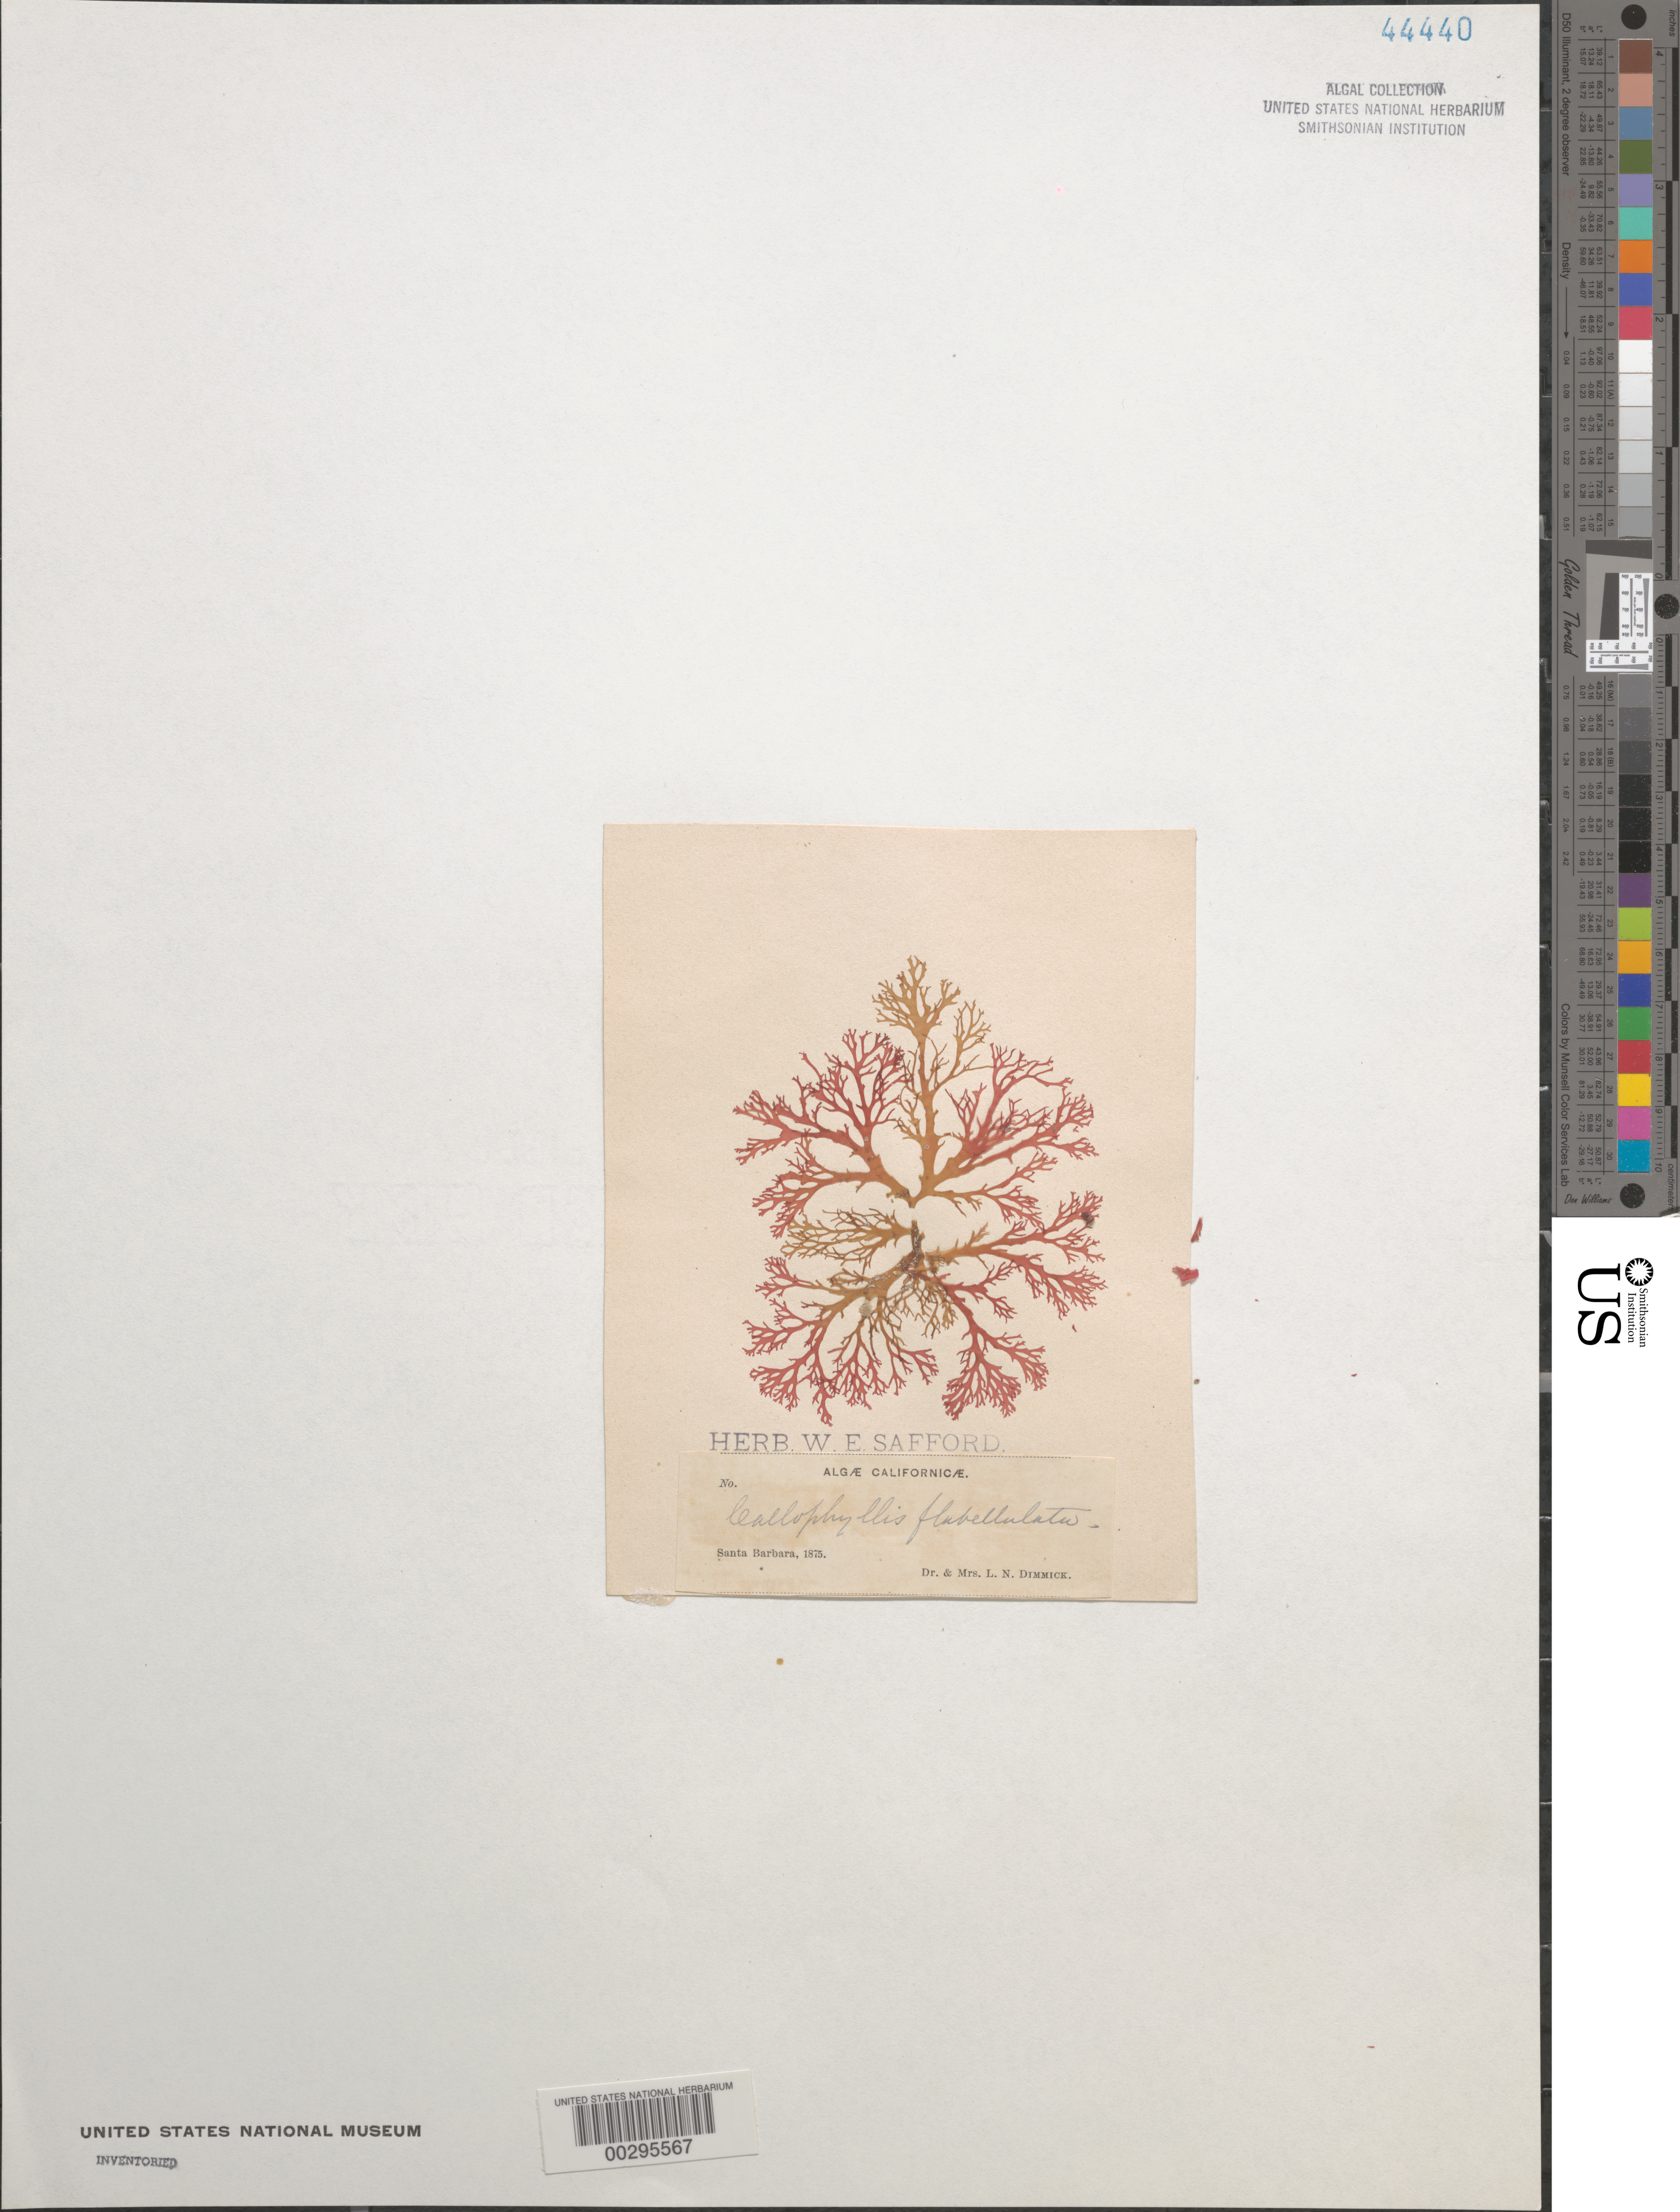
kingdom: Plantae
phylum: Rhodophyta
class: Florideophyceae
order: Gigartinales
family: Kallymeniaceae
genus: Callophyllis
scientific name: Callophyllis flabellulata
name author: Harv.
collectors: L. Dimmick & L. Dimmick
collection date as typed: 1875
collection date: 1875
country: United States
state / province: California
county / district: Santa Barbara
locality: Santa Barbara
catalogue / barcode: US 44440